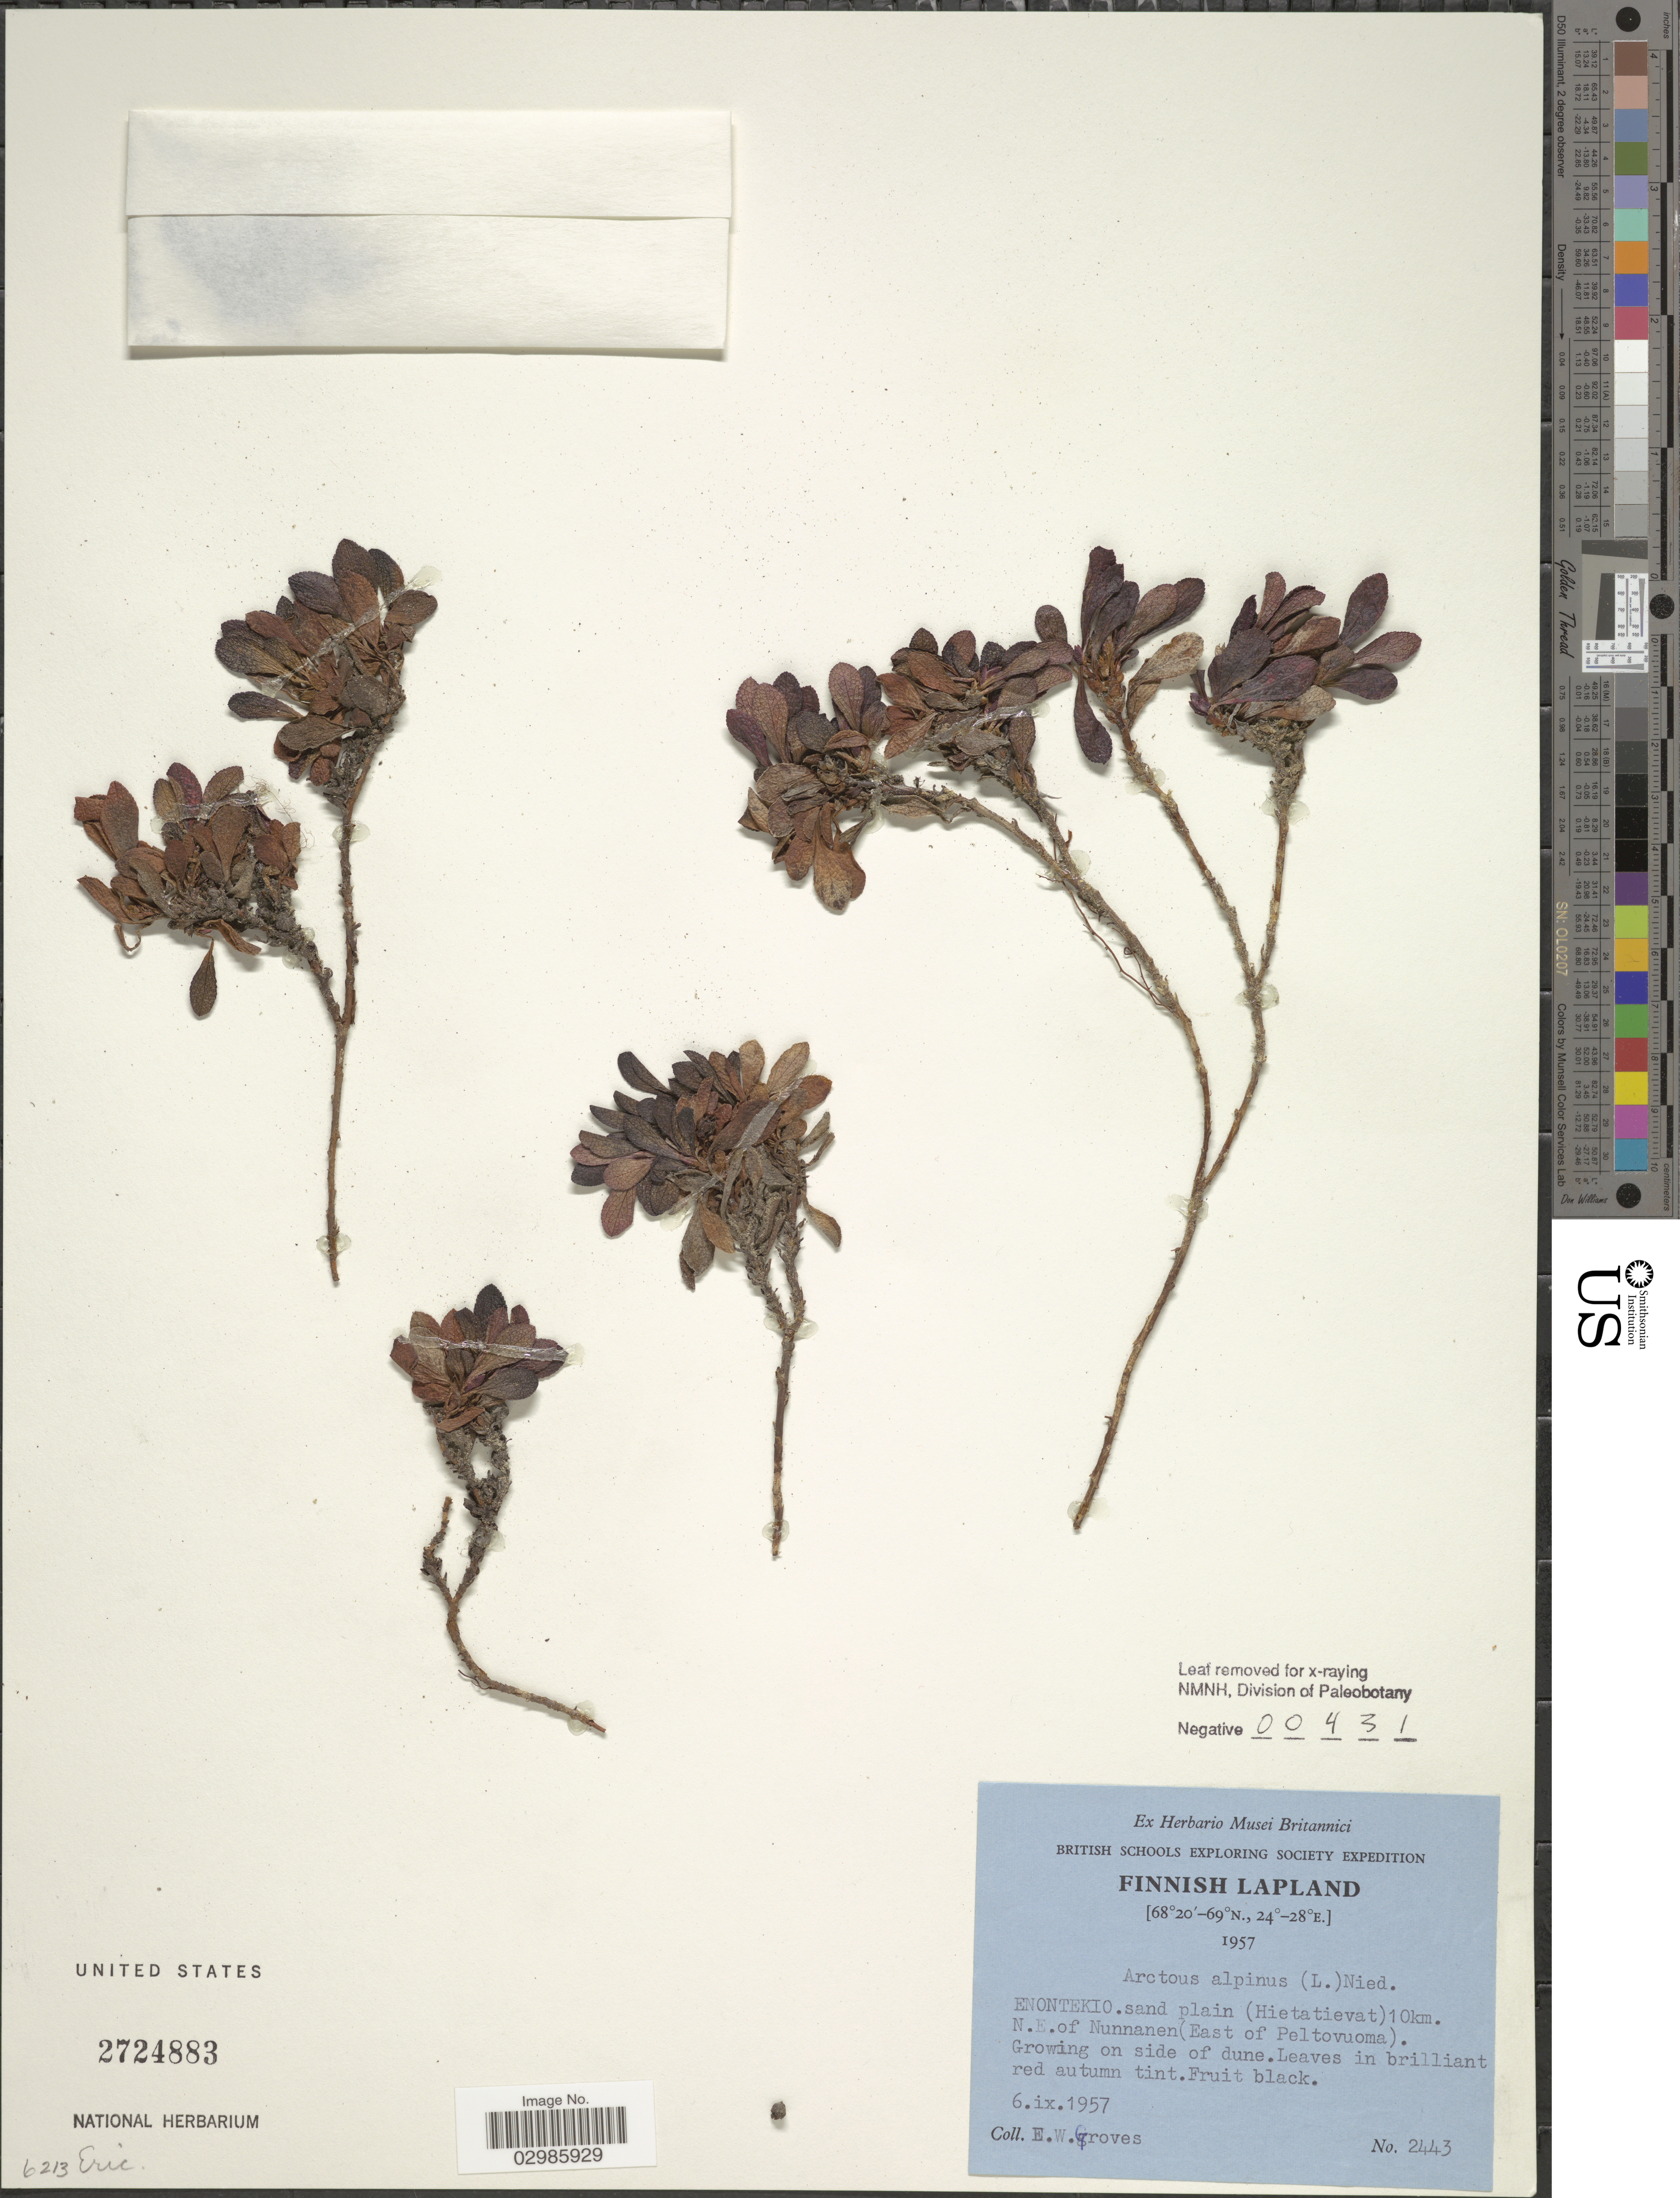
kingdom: Plantae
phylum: Tracheophyta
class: Magnoliopsida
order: Ericales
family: Ericaceae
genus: Arctous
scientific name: Arctous alpina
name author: (L.) Nied.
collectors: E. Groves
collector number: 2443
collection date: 1957-09-06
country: Finland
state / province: Lappi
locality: Finnish Lapland. Enontekio. sand plain (Hietatievat)10km. N.E. of Nunnanen (East of Peltovuoma).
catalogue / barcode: US 2724883